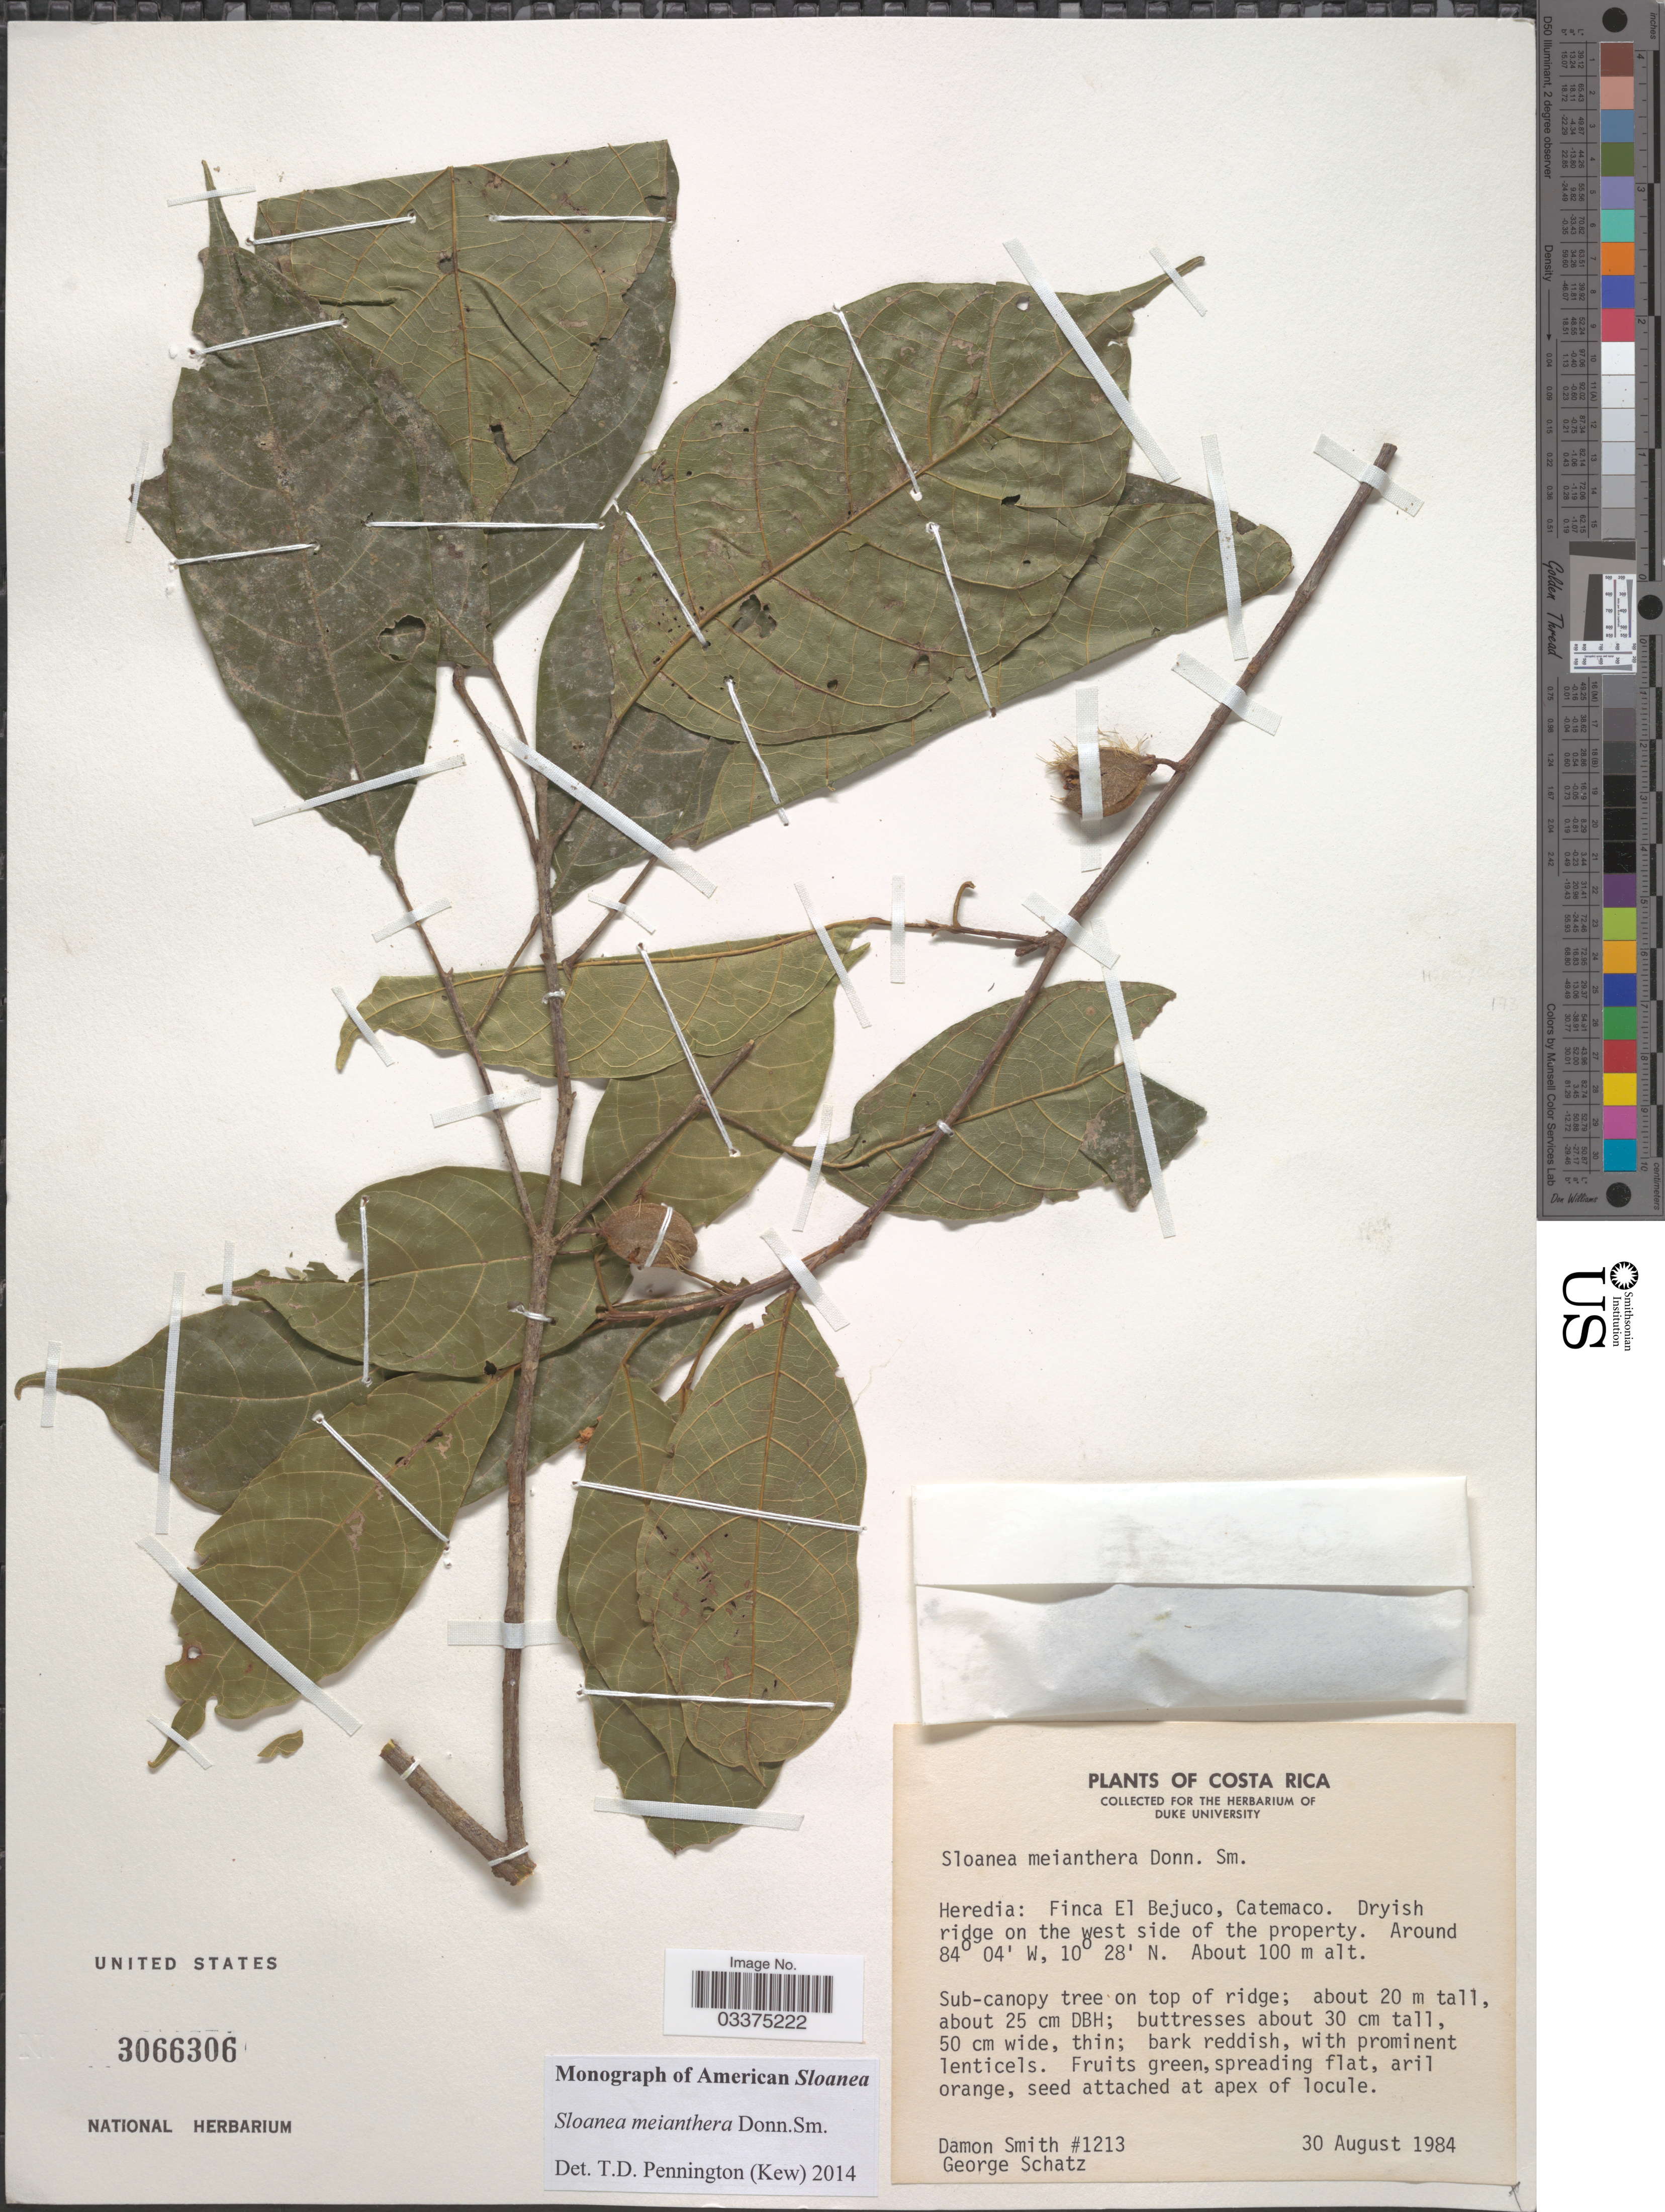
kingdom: Plantae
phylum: Tracheophyta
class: Magnoliopsida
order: Oxalidales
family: Elaeocarpaceae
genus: Sloanea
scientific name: Sloanea meianthera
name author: Donn. Sm.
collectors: D. A. Smith & G. Schatz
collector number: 1213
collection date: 1984-08-30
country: Costa Rica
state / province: Heredia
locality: Finca El Bejuco, Catemaco.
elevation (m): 100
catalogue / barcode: US 3066306